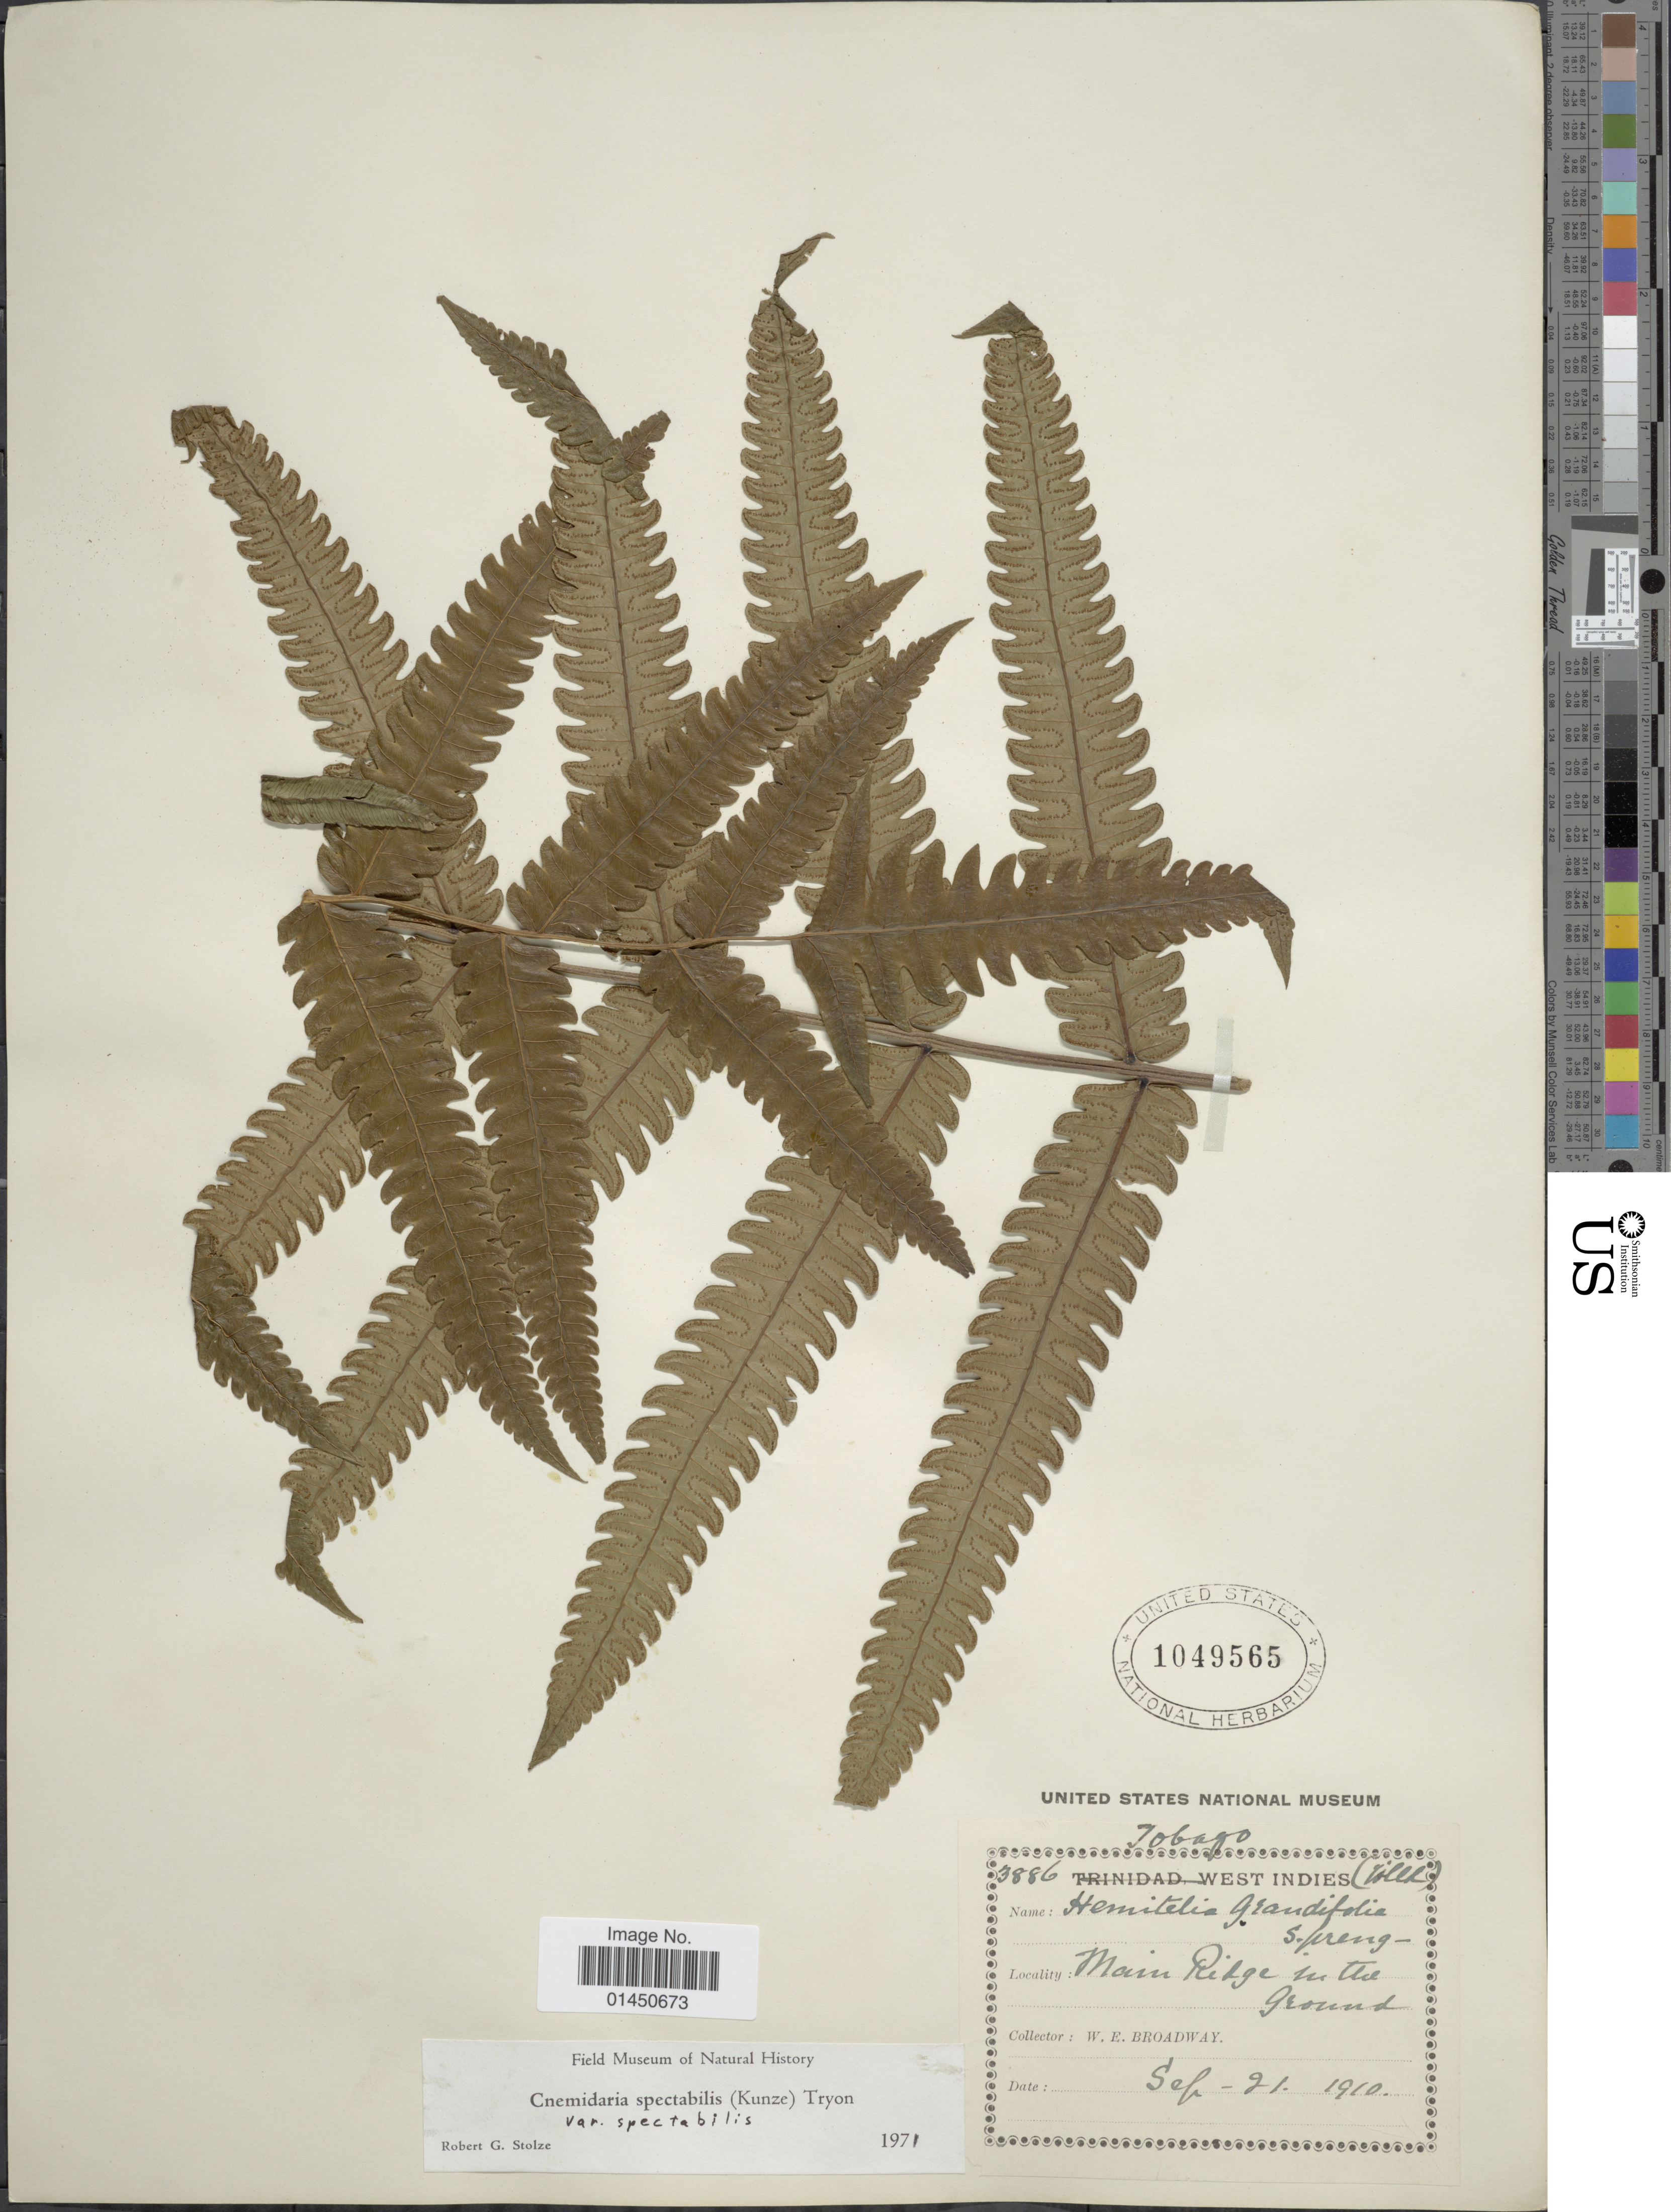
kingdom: Plantae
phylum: Tracheophyta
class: Polypodiopsida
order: Cyatheales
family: Cyatheaceae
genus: Cyathea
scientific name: Cyathea spectabilis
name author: (Kunze) Domin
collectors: W. E. Broadway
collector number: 3886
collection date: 1910-09-21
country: Trinidad and Tobago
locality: Tobago, Marin Ridge in the ground.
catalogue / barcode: US 1049565